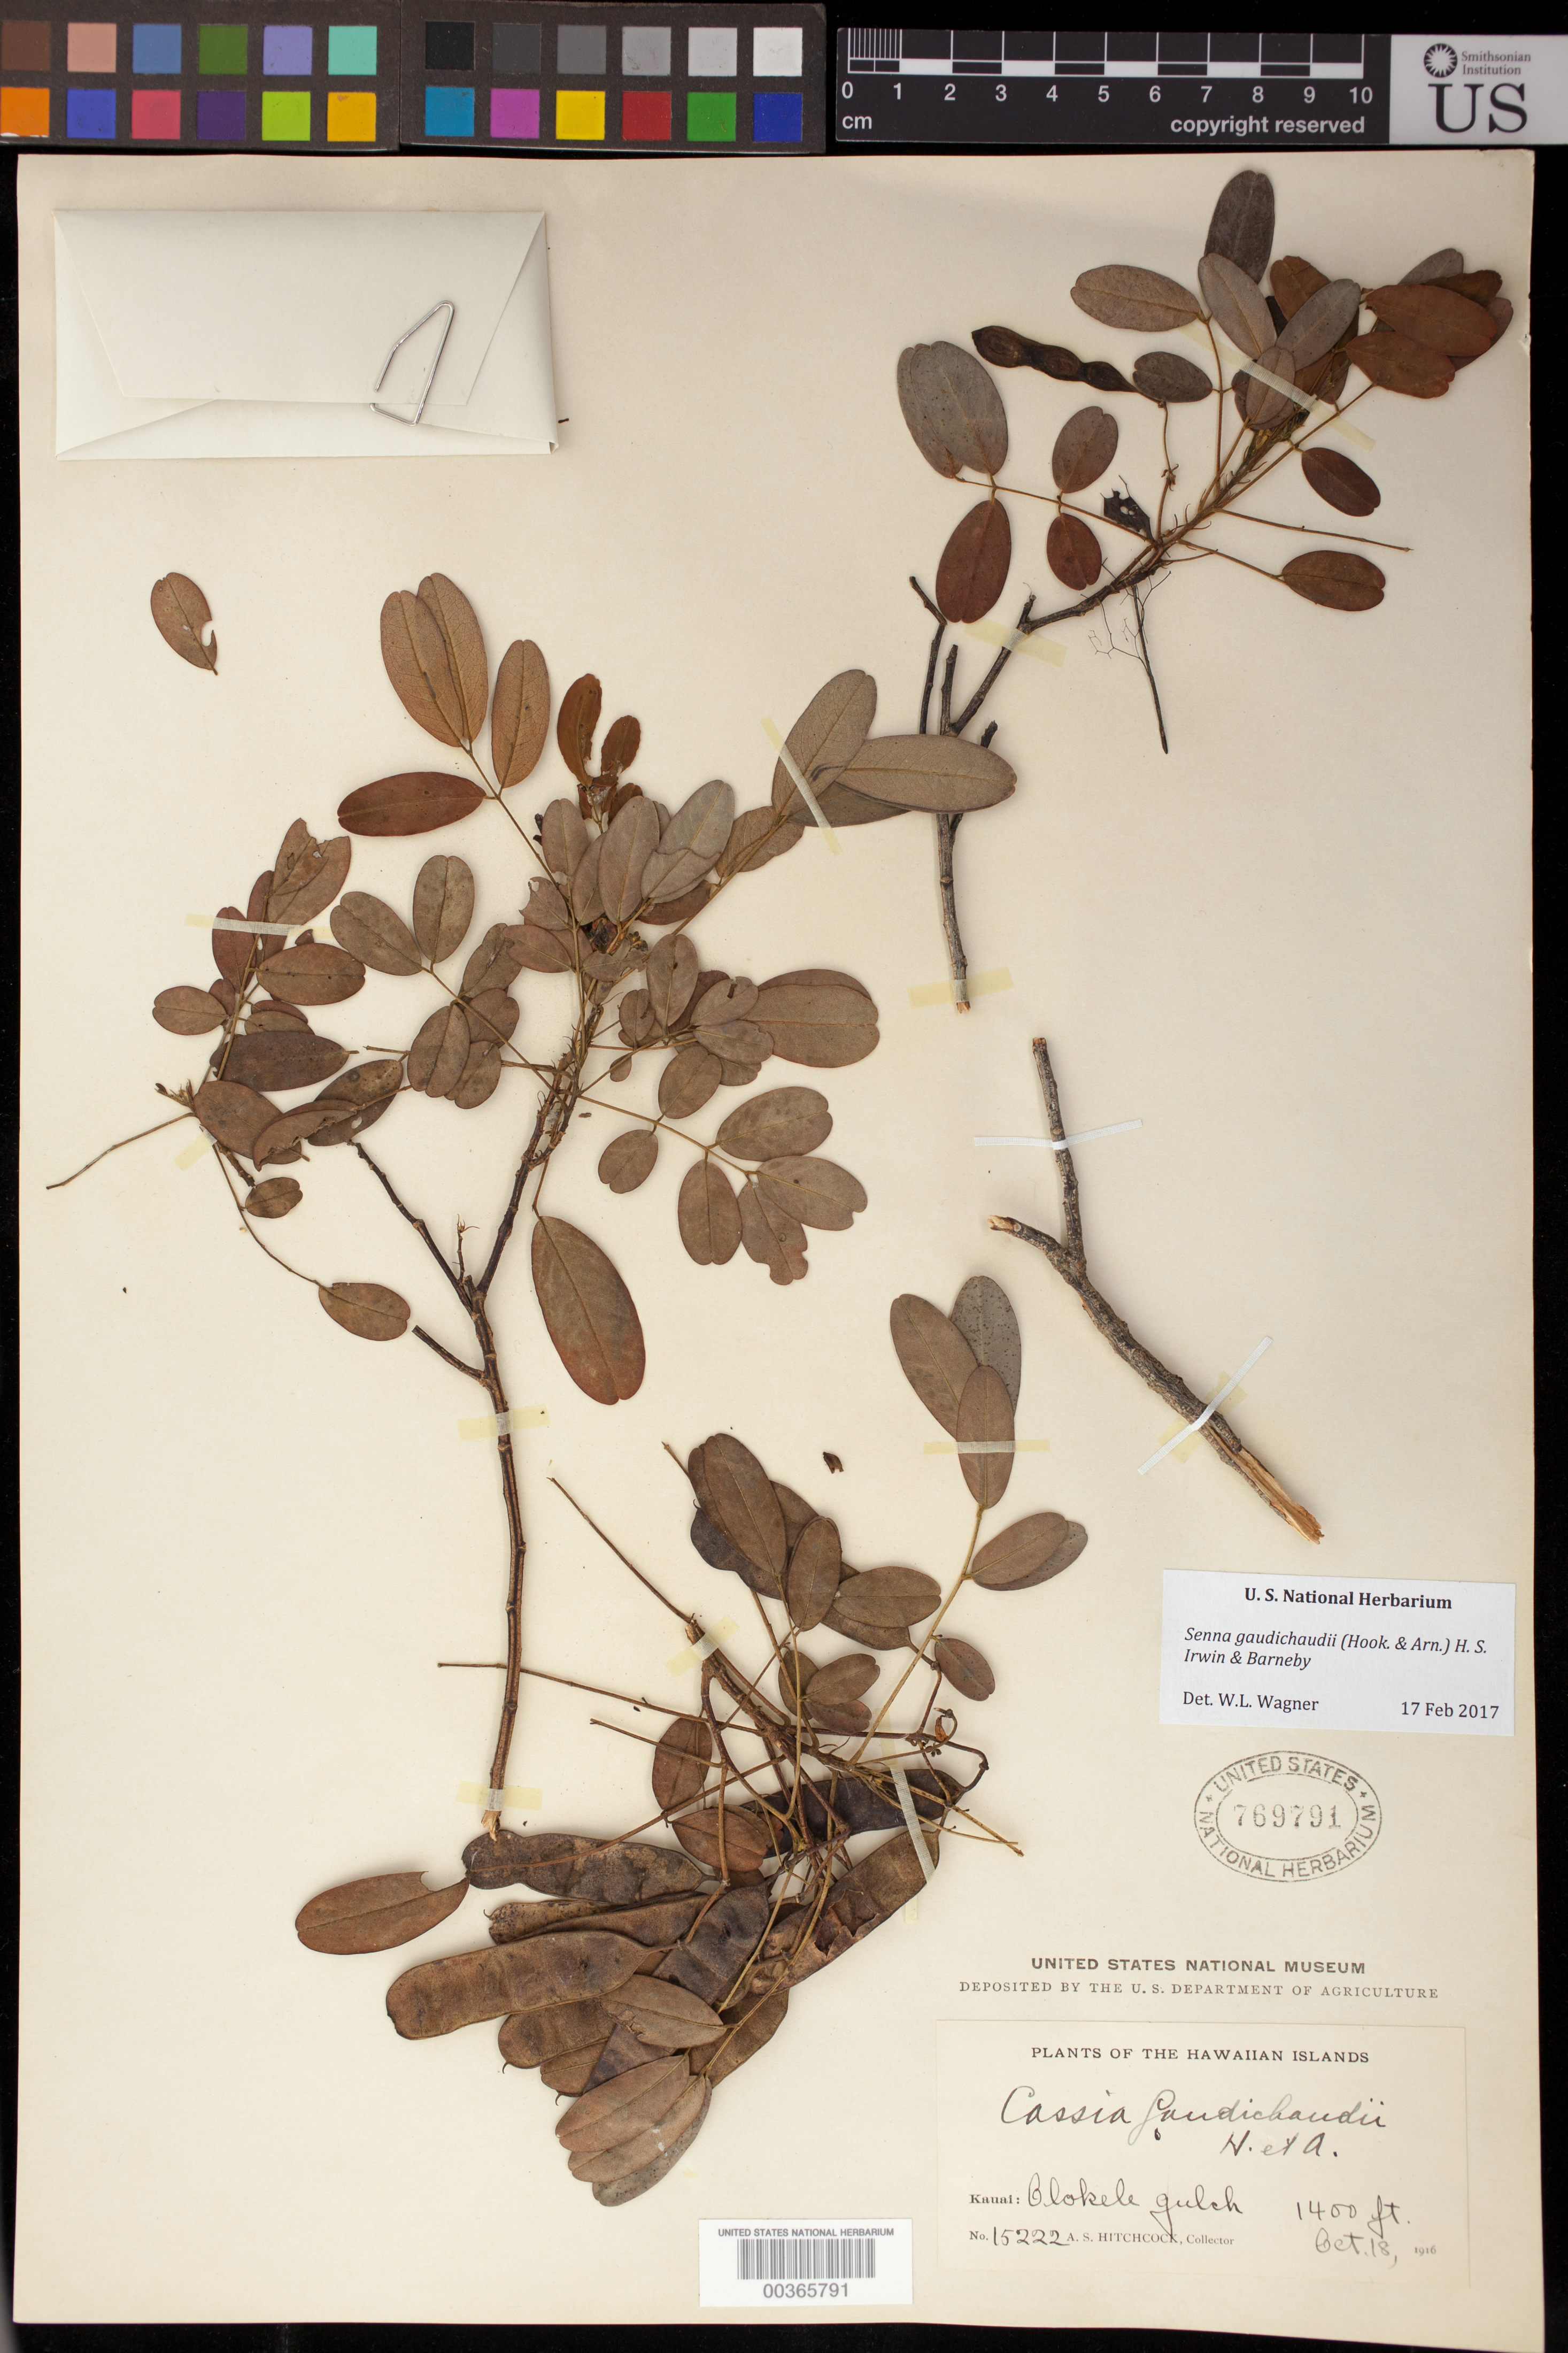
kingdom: Plantae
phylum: Tracheophyta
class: Magnoliopsida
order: Fabales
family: Fabaceae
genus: Senna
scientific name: Senna gaudichaudii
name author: (Hook. & Arn.) H.S. Irwin & Barneby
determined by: Wagner, W. L., (BOT), Smithsonian Institution - National Museum of Natural History (UNITED STATES)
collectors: A. S. Hitchcock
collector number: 15222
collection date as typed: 18 Oct 1916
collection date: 1916-10-18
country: United States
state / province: Hawaii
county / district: Kauai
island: Kaua'i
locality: Olokele Gulch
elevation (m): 427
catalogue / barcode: US 769791